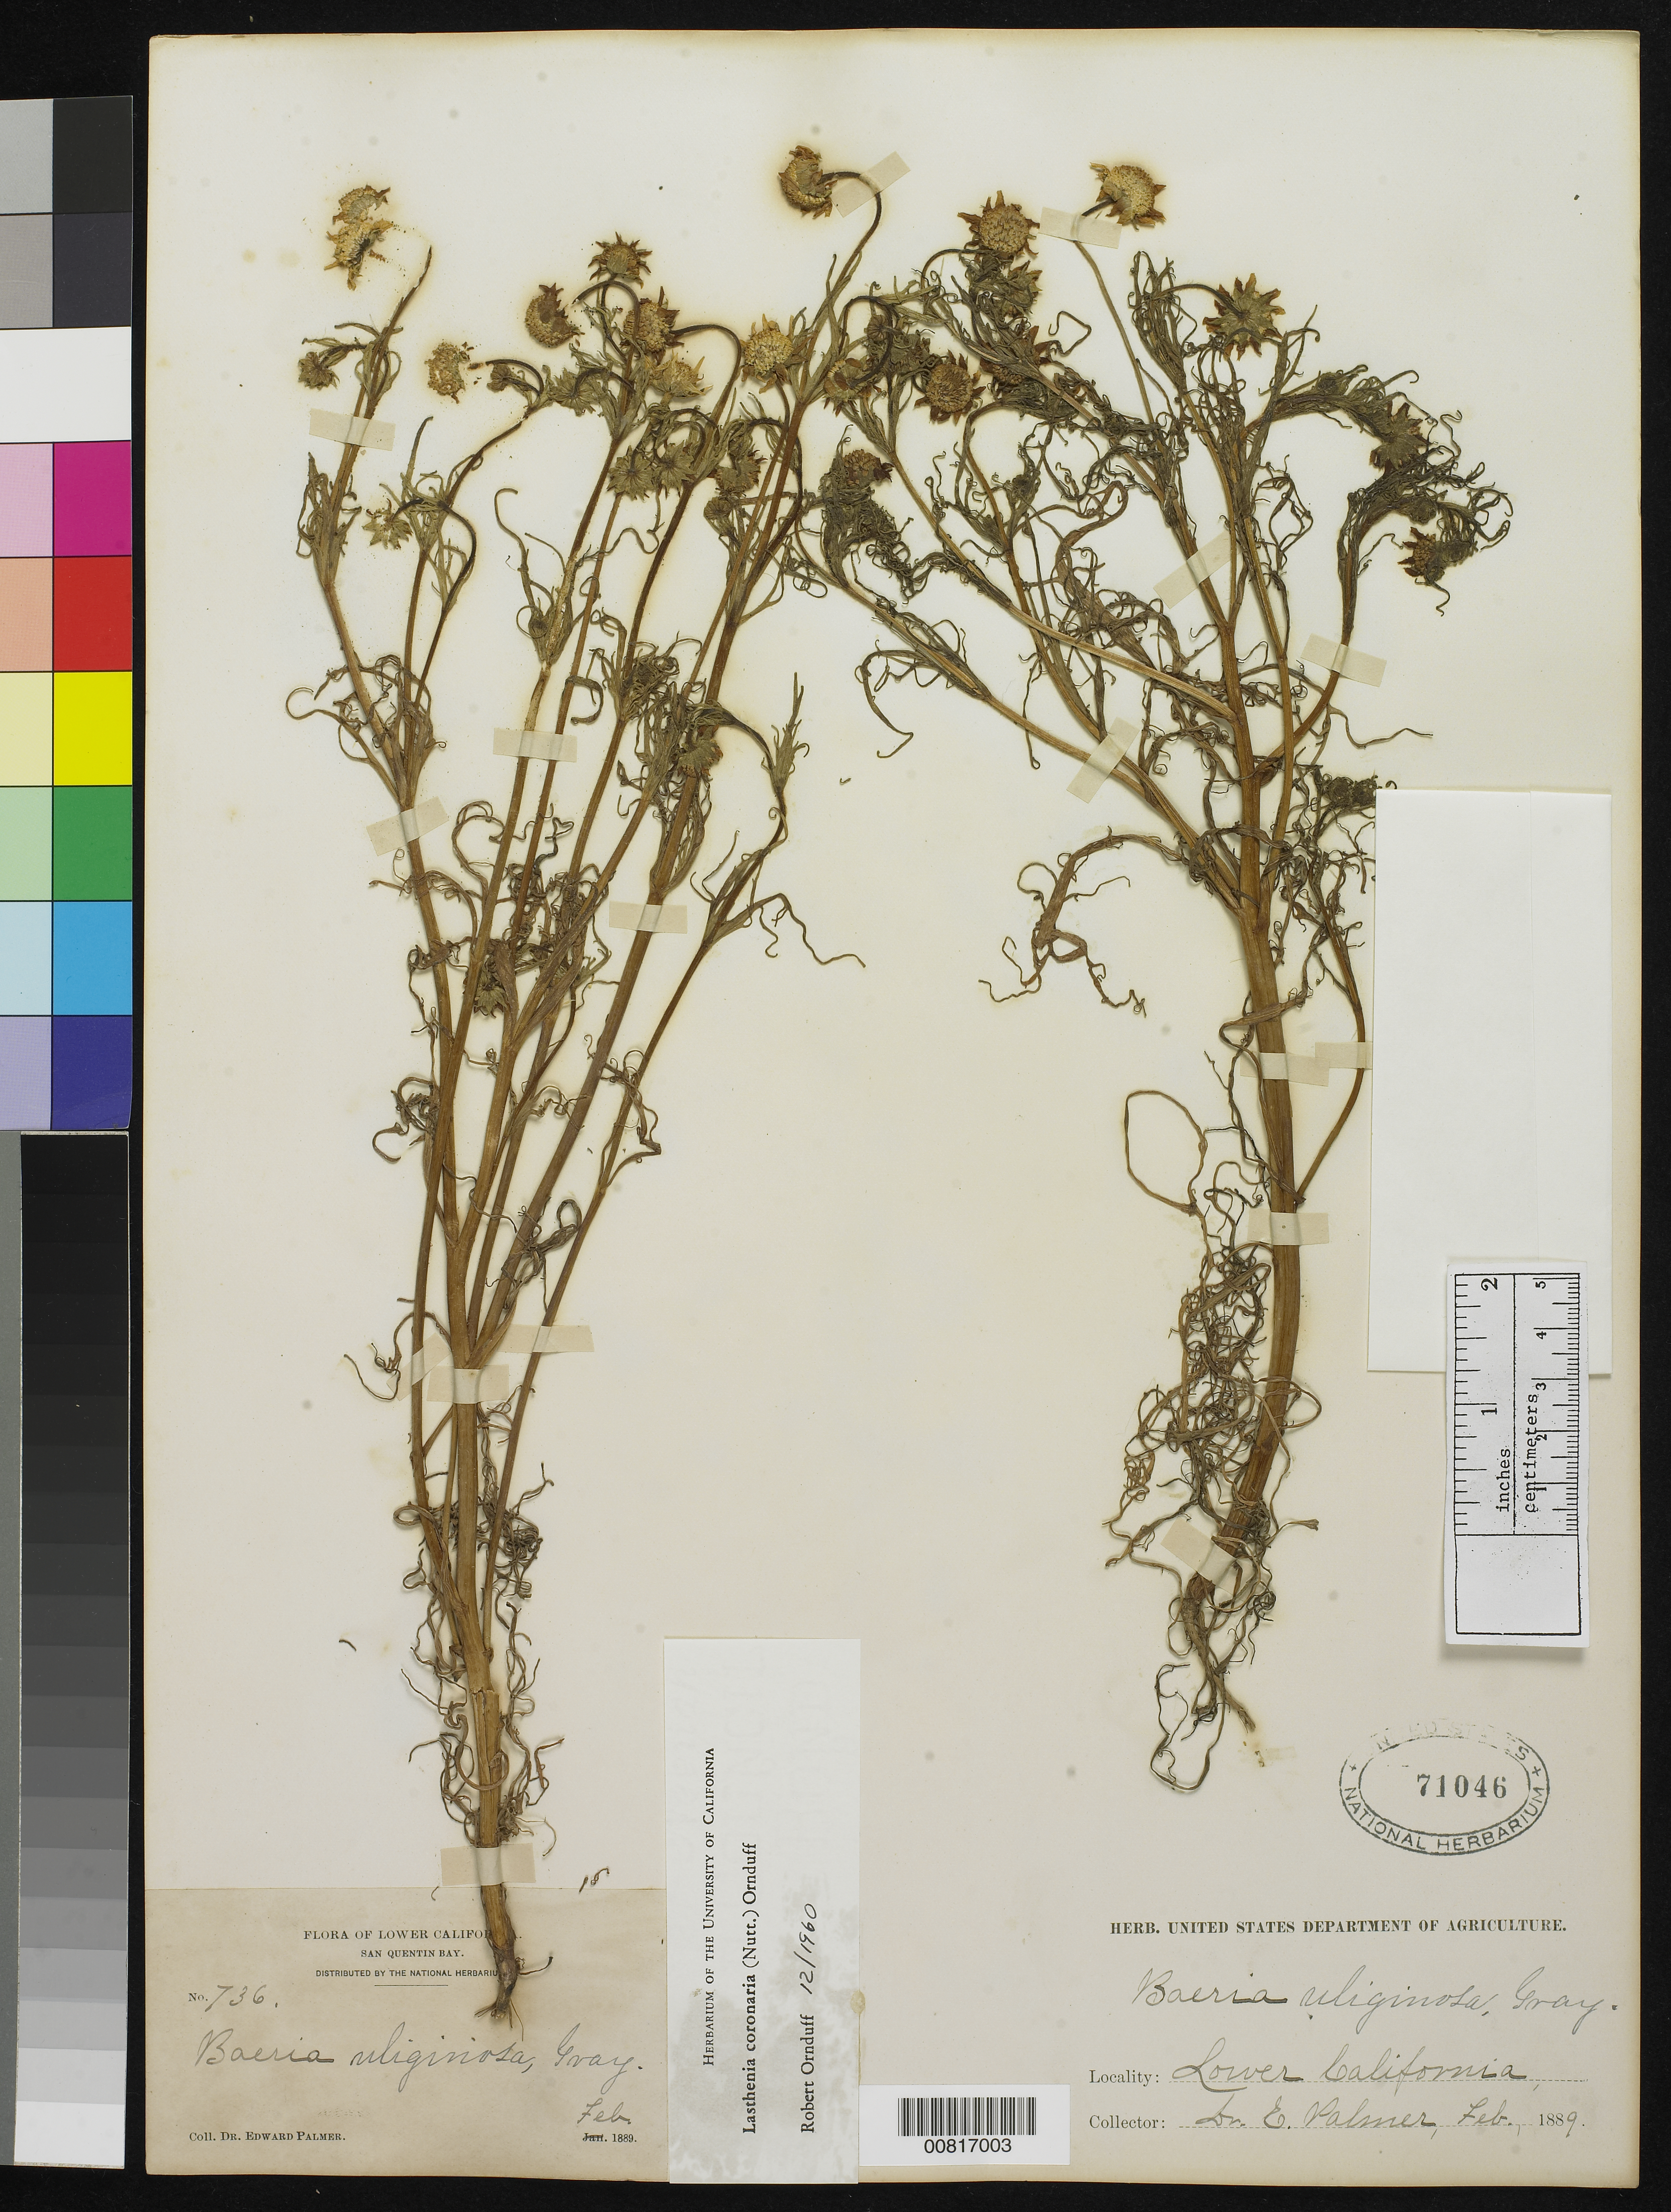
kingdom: Plantae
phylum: Tracheophyta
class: Magnoliopsida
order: Asterales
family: Asteraceae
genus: Lasthenia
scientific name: Lasthenia coronaria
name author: (Nutt.) Ornduff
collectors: E. Palmer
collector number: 736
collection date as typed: Feb 1889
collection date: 1889-02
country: Mexico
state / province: Baja California Norte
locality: San Quentin Bay, Baja California.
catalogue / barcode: US 71046